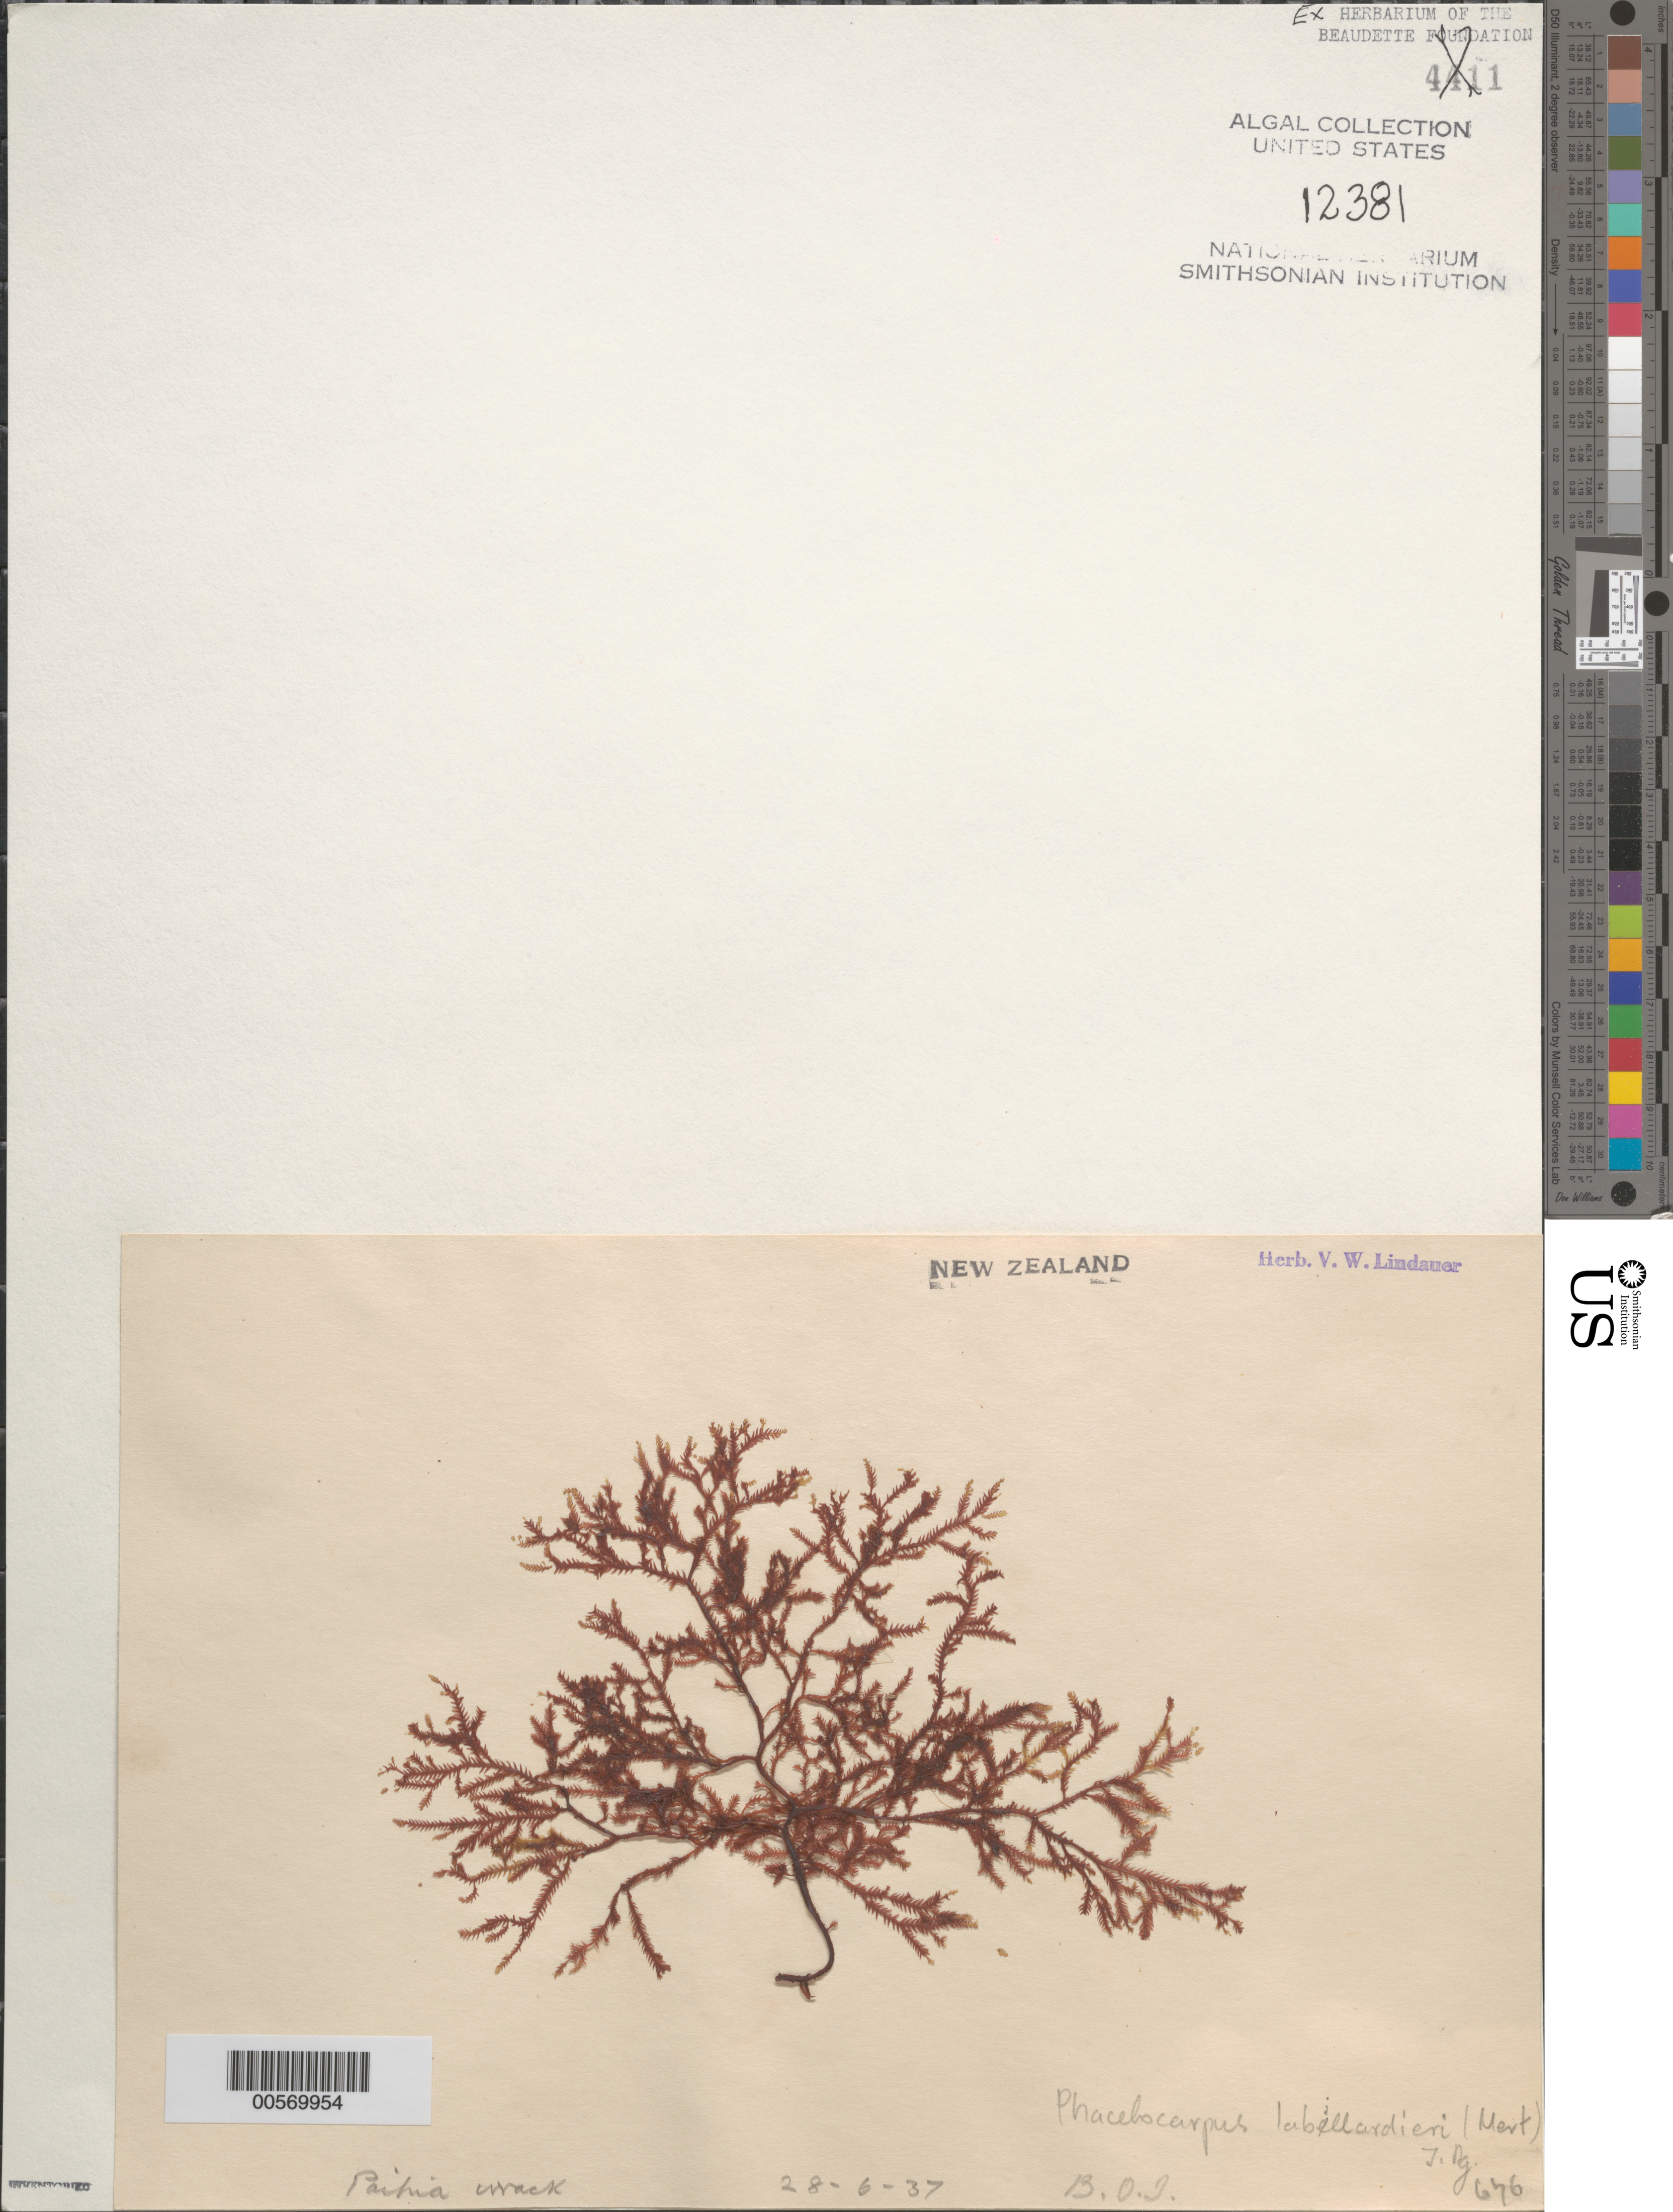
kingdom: Plantae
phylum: Rhodophyta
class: Florideophyceae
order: Gigartinales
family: Phacelocarpaceae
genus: Phacelocarpus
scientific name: Phacelocarpus peperocarpos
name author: (Poir.) M.J. Wynne et al.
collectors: V. Lindauer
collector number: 676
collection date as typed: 28 Jun 1937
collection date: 1937-06-28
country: New Zealand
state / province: Northland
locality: Paihia, bay of islands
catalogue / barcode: US 12381